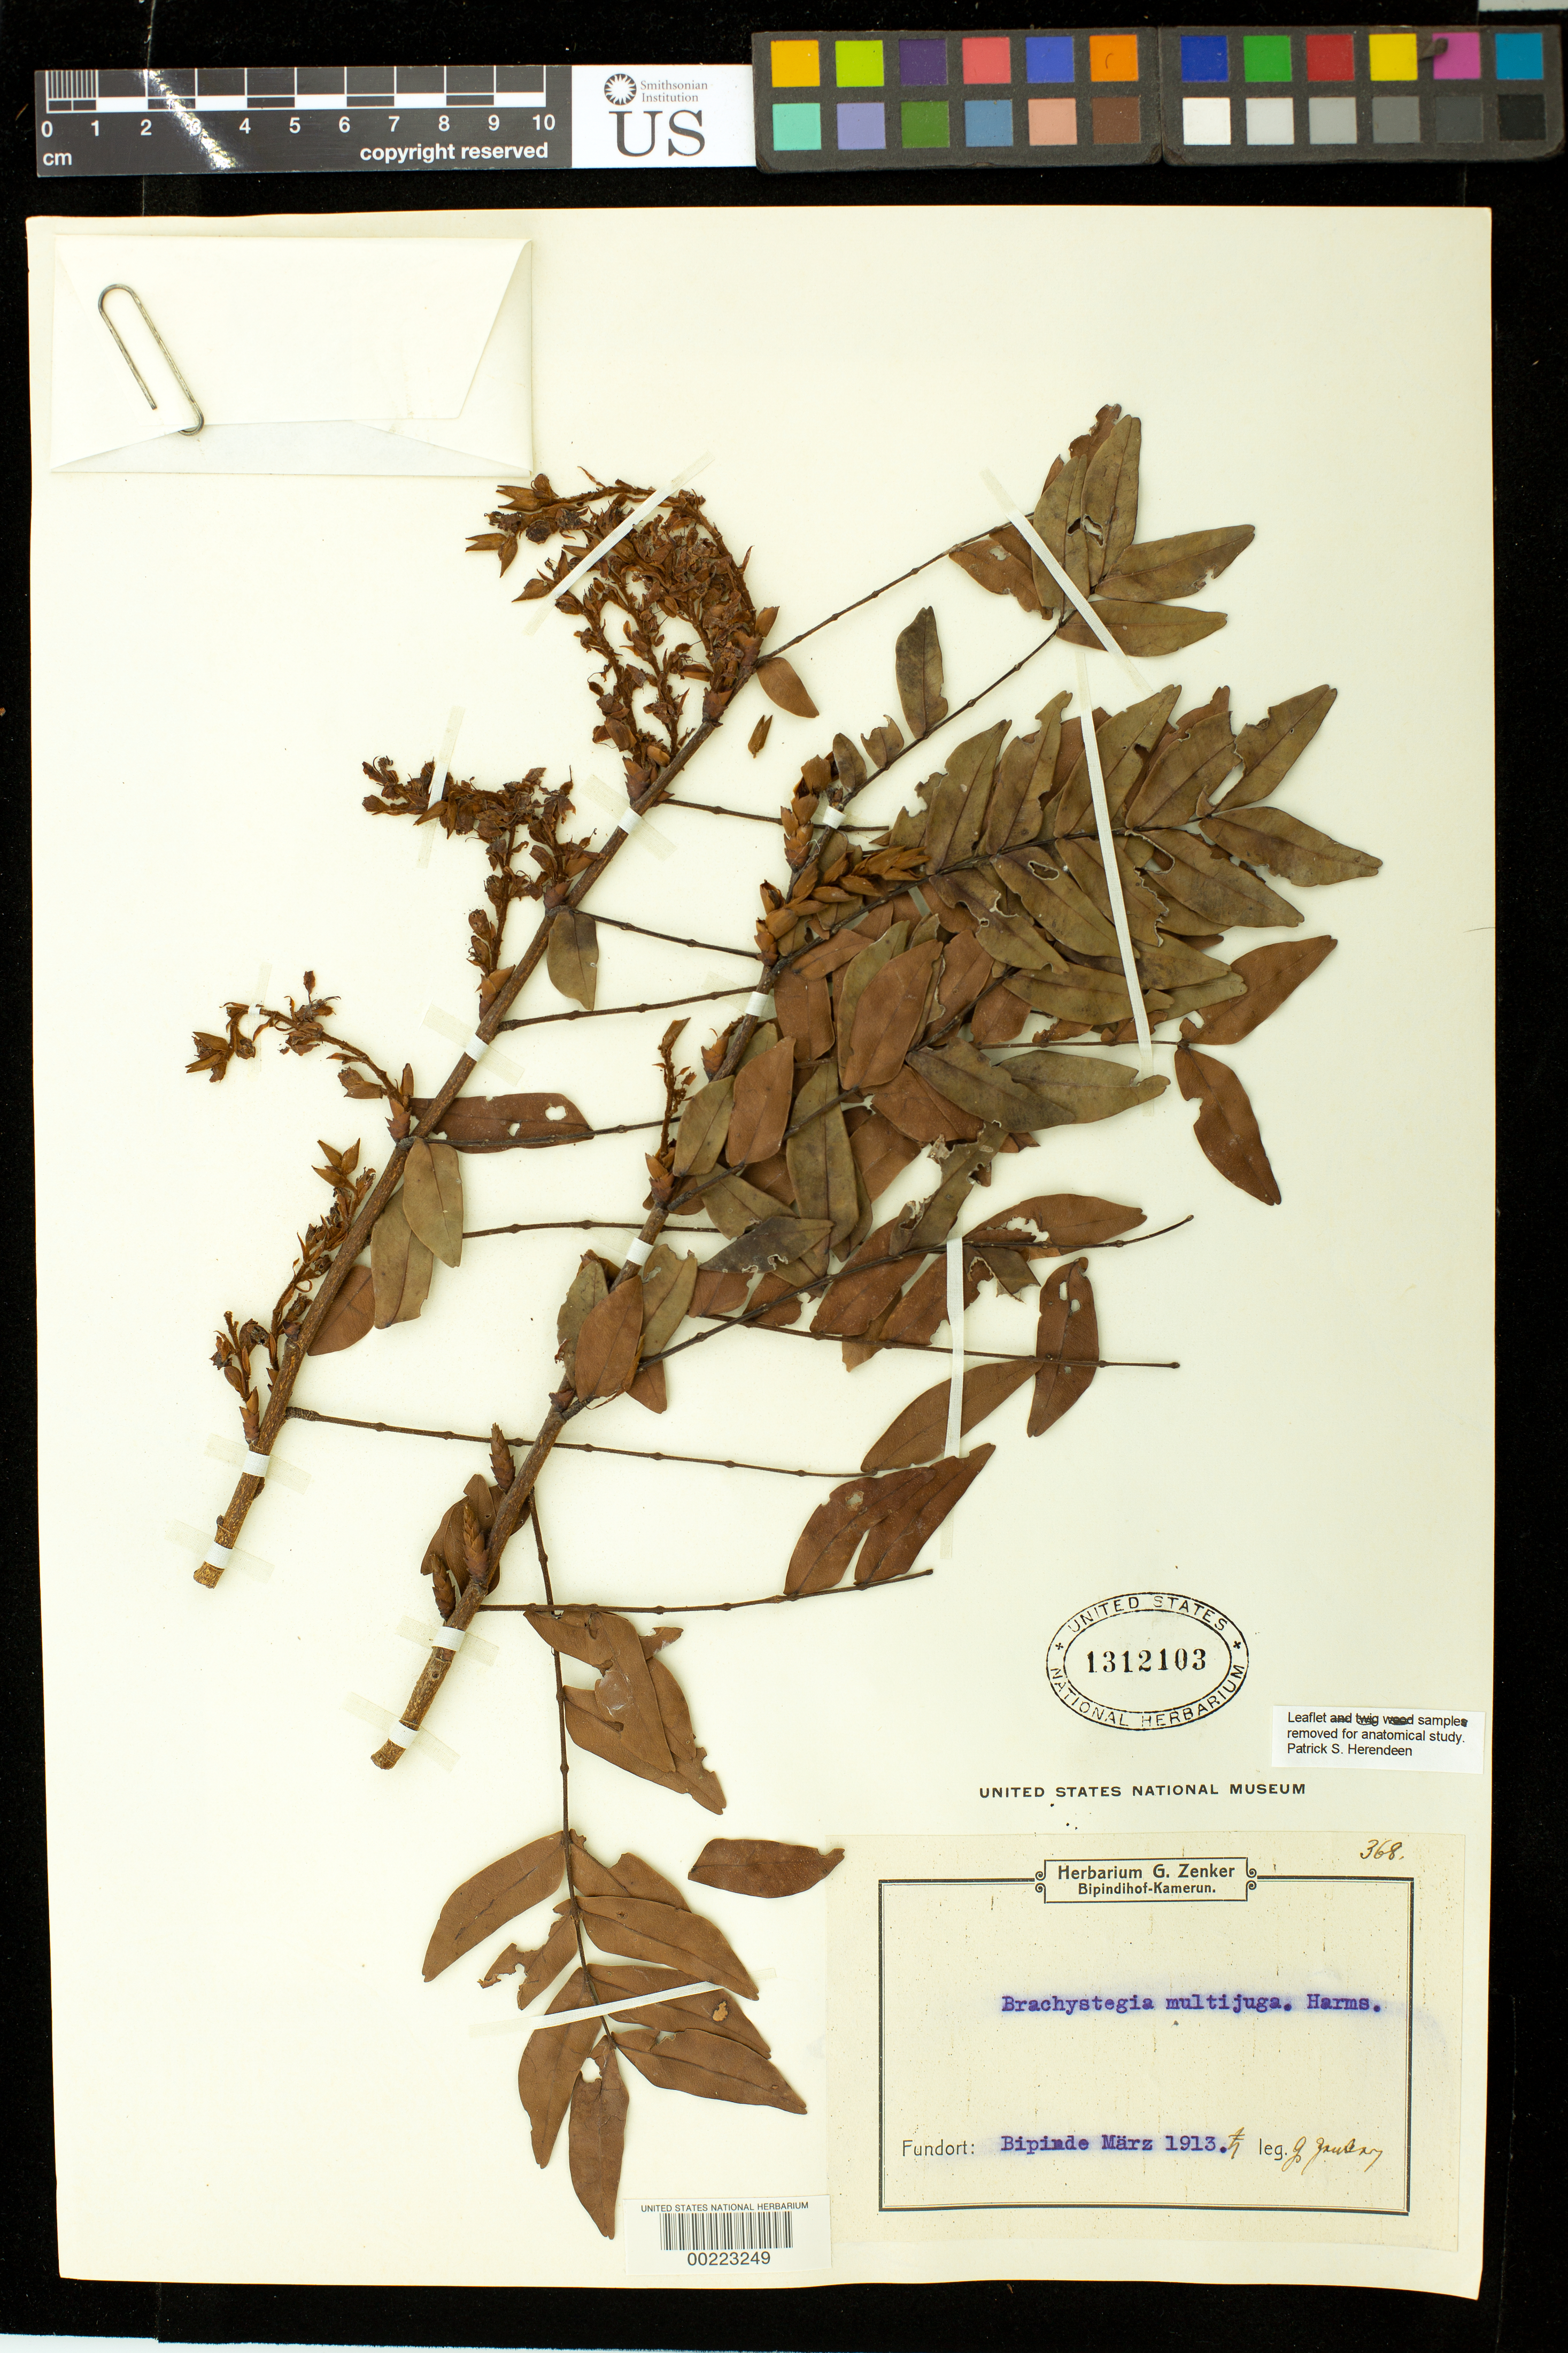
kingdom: Plantae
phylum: Tracheophyta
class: Magnoliopsida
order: Fabales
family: Fabaceae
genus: Brachystegia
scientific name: Brachystegia multijuga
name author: Harms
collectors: G. A. Zenker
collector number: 369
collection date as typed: Mar 1913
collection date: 1913-03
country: Cameroon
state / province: Sud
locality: Bipindi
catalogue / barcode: US 1312103